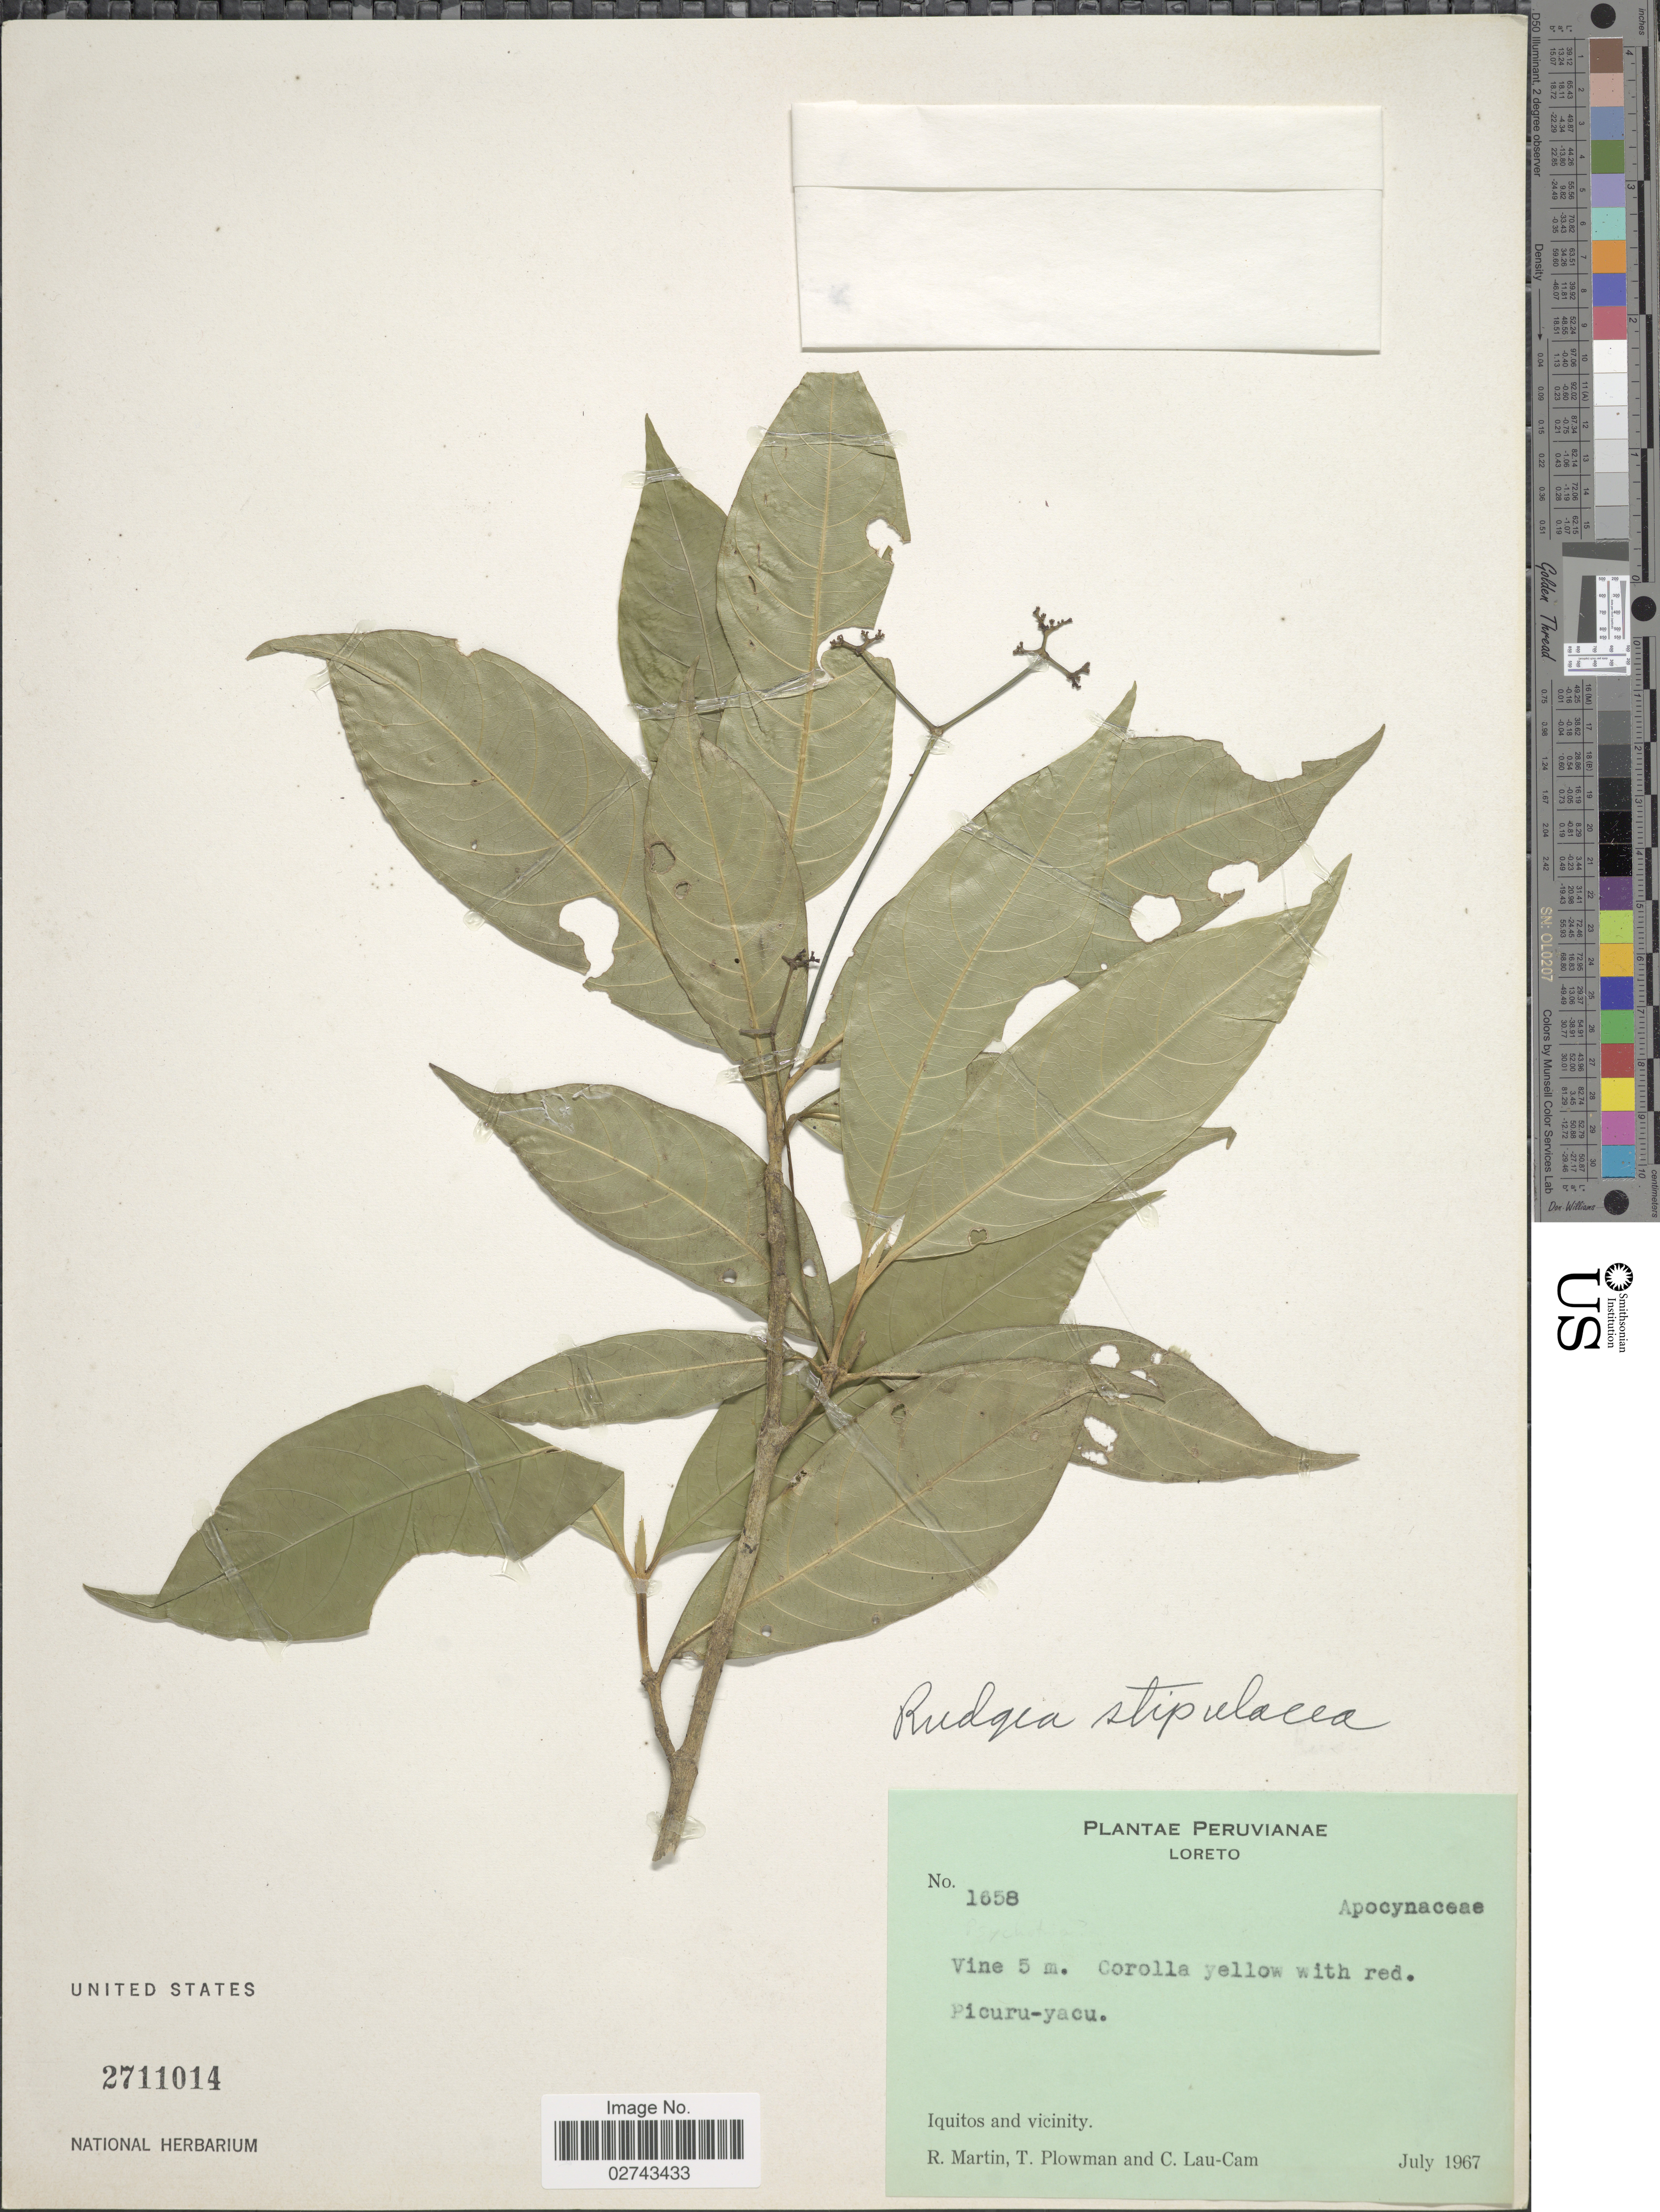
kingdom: Plantae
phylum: Tracheophyta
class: Magnoliopsida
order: Gentianales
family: Rubiaceae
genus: Rudgea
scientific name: Rudgea stipulacea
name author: (DC.) Steyerm.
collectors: R. Martin, T. Plowman & C. Lau-Cam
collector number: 1658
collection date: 1967-07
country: Peru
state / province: Loreto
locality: Peruvianae, Iquitos and vicinity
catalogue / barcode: US 2711014